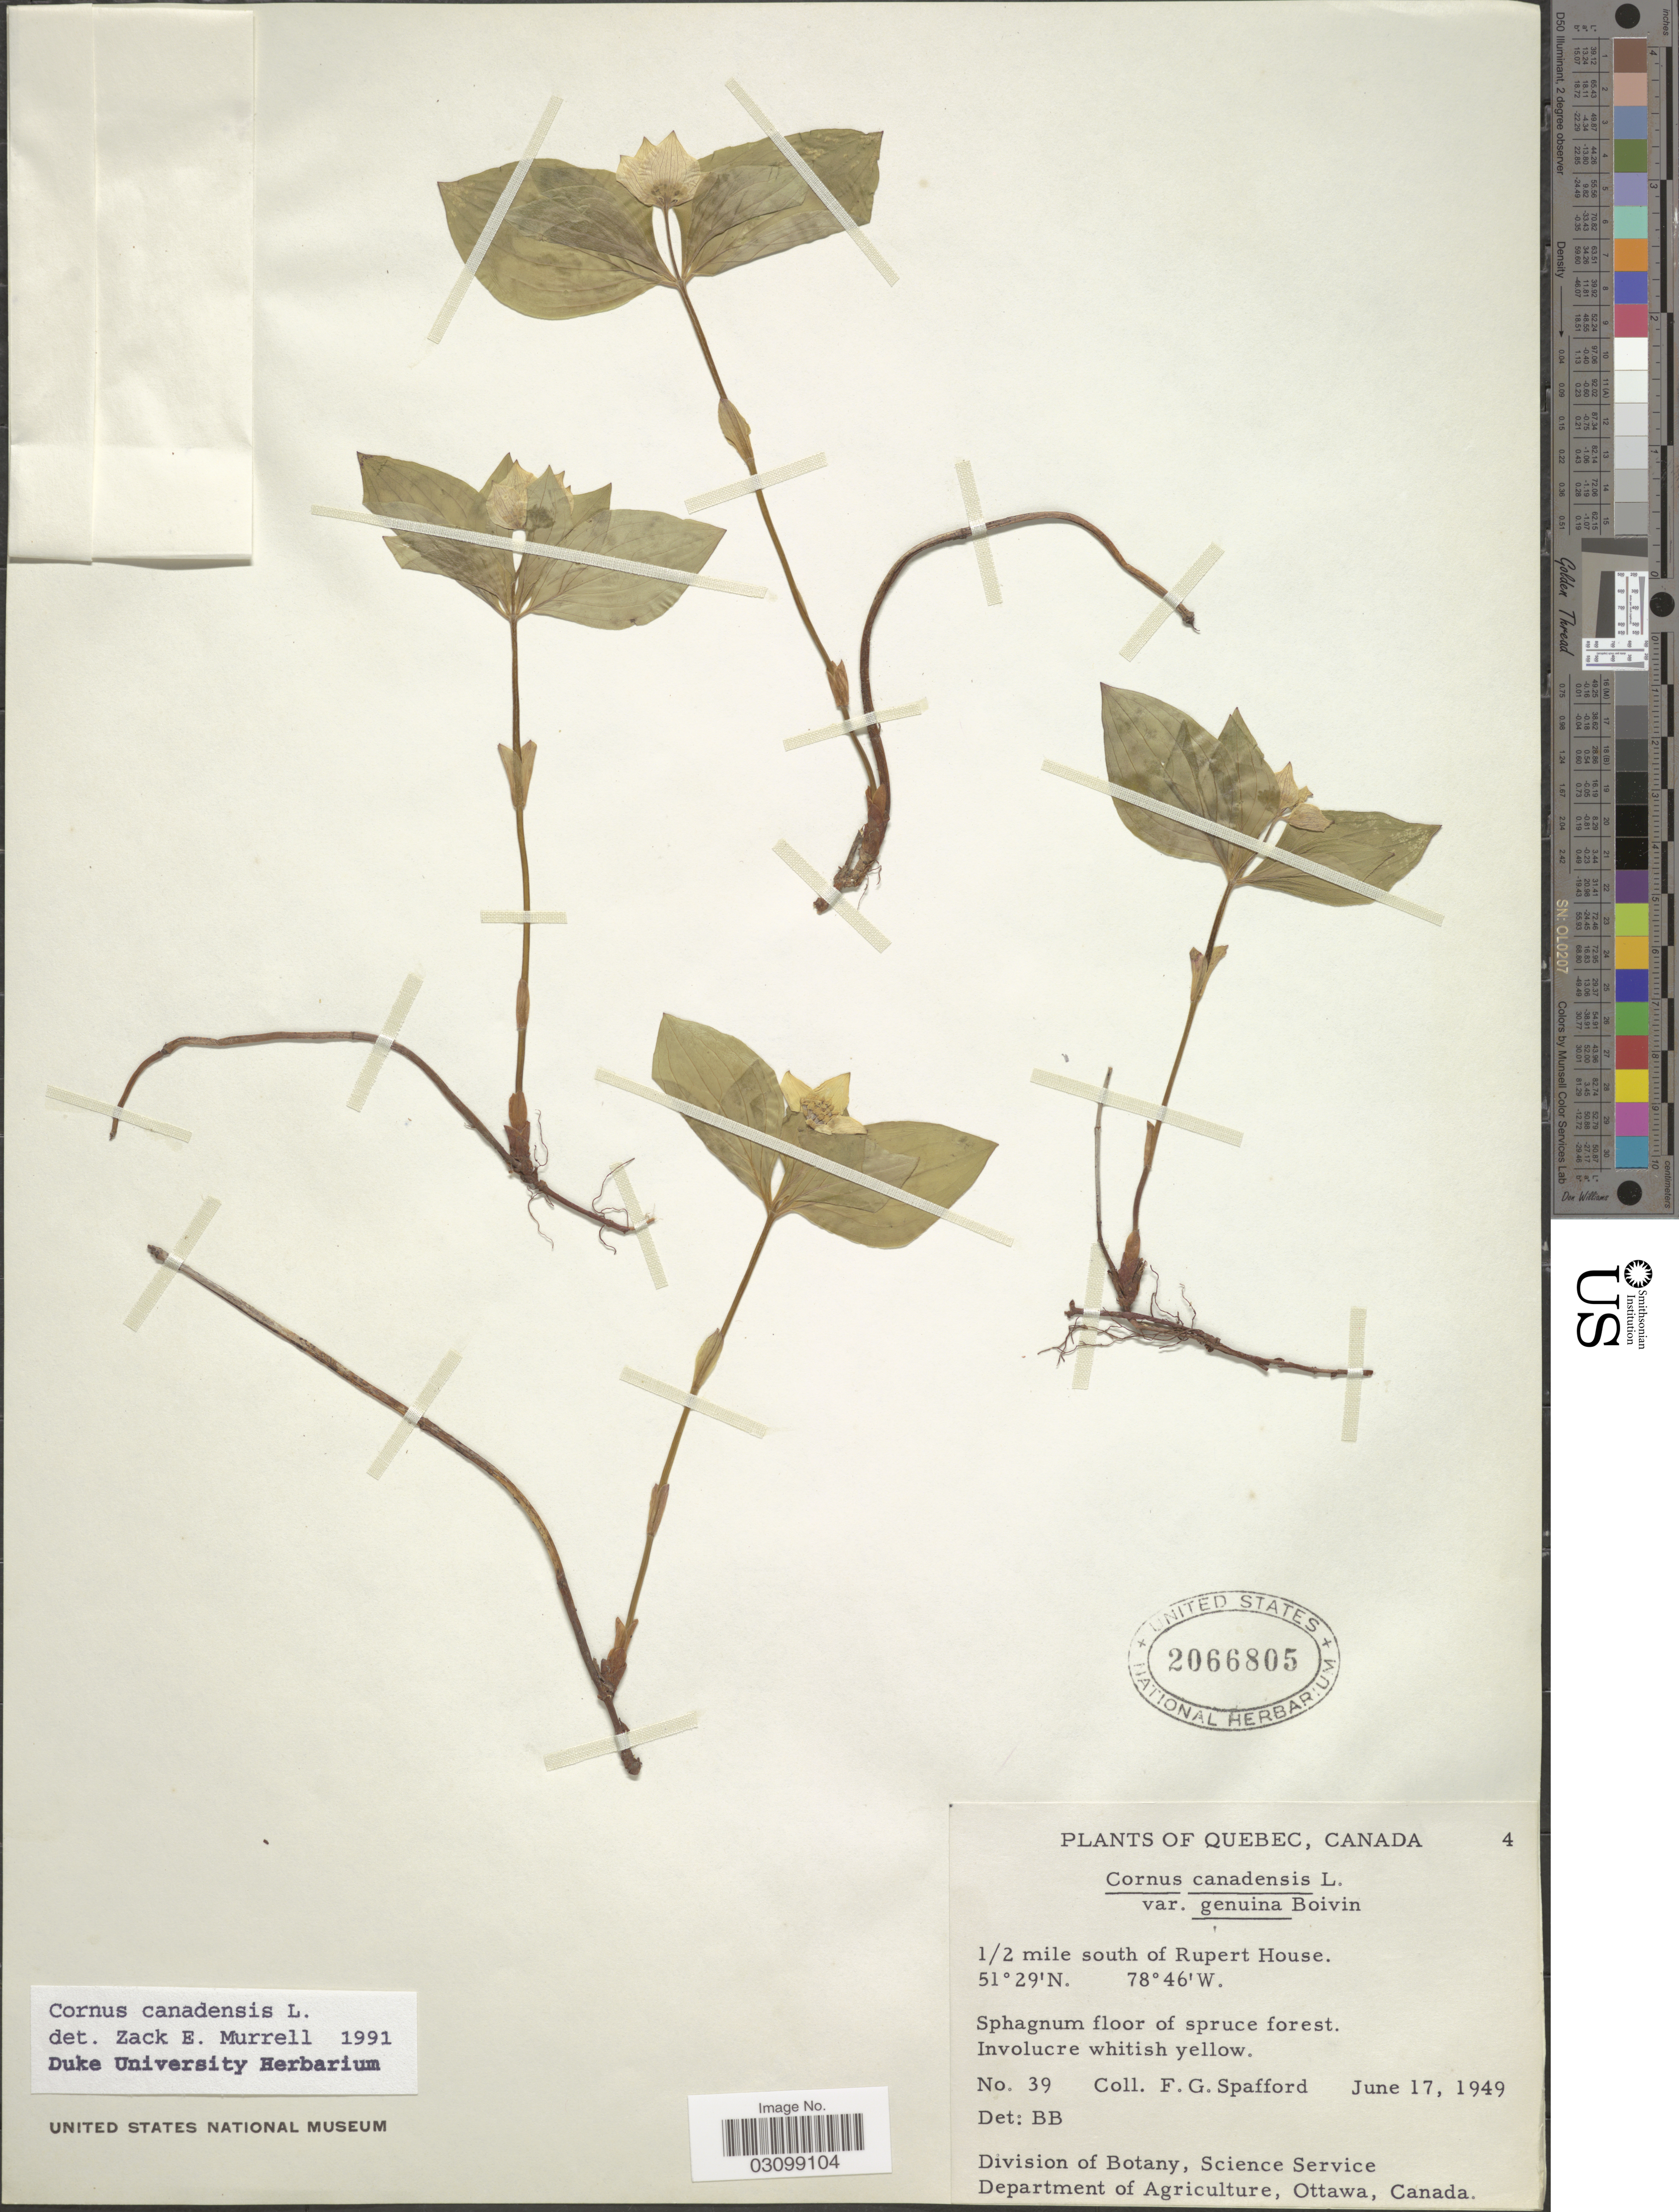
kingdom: Plantae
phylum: Tracheophyta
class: Magnoliopsida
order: Cornales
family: Cornaceae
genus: Cornus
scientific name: Cornus canadensis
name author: L.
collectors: F. Spafford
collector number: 39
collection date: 1949-06-17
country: Canada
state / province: Quebec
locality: ½ mile south of Rupert House.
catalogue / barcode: US 2066805